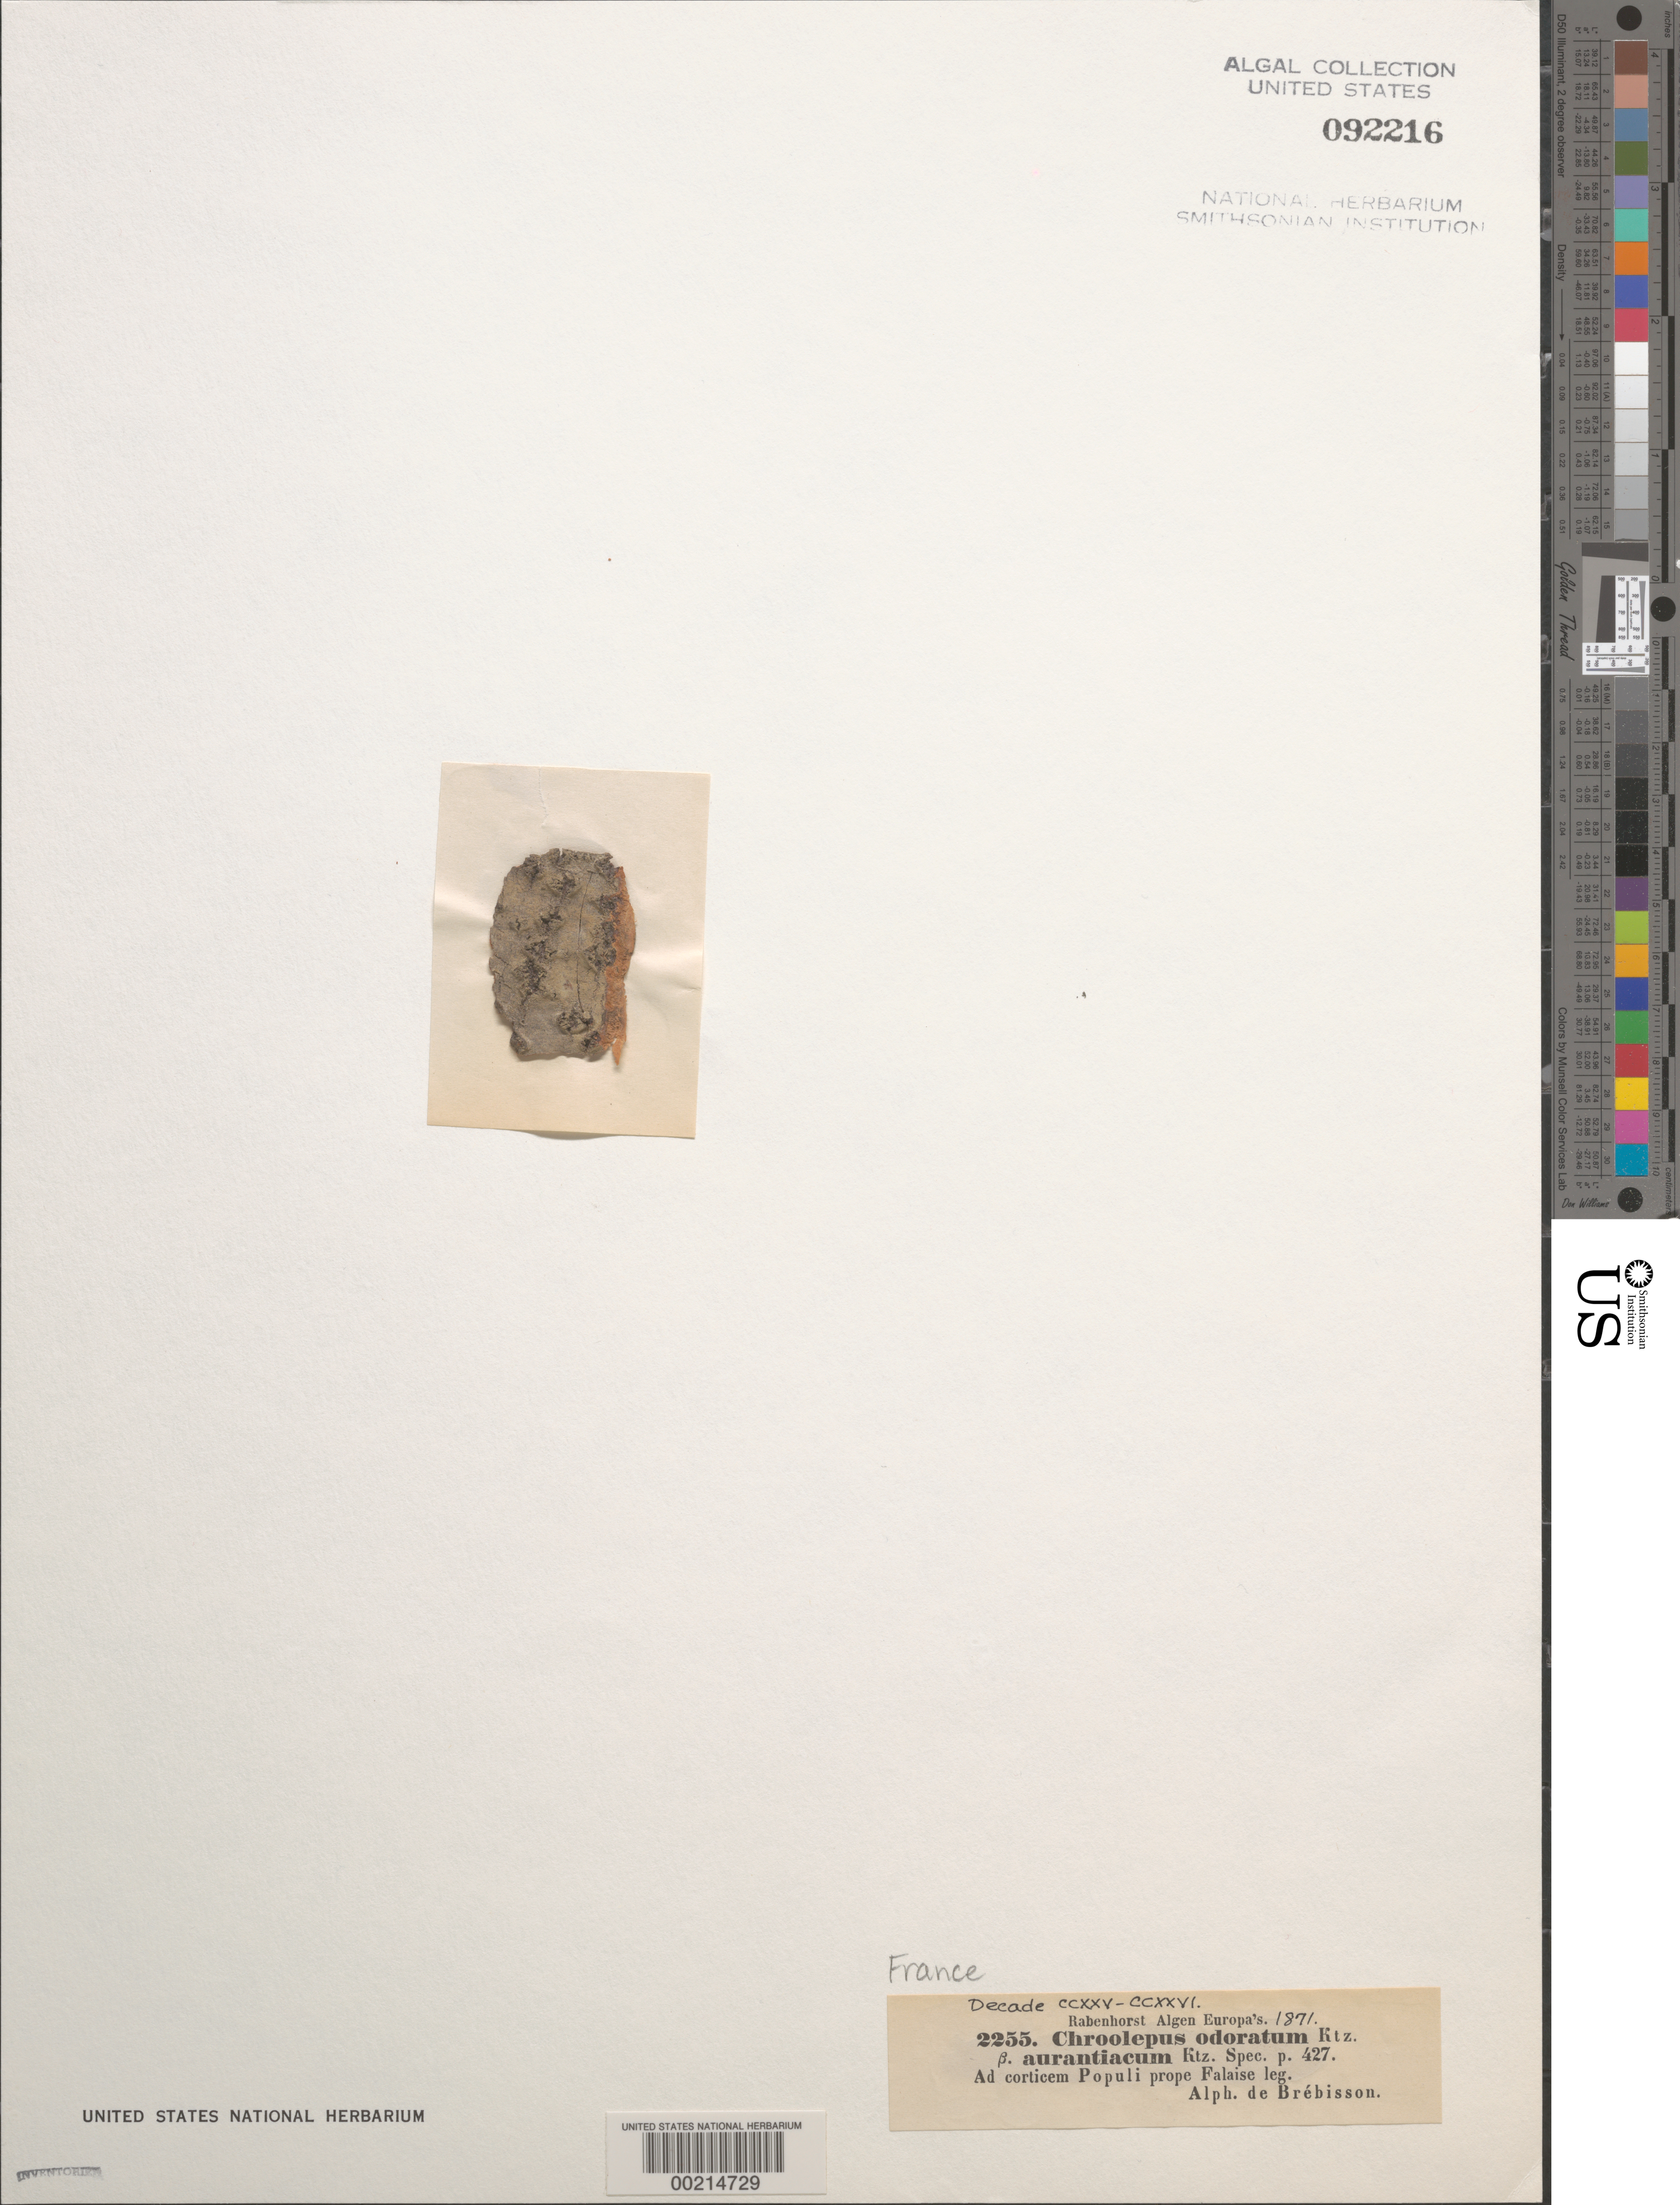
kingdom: Plantae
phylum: Chlorophyta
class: Ulvophyceae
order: Trentepohliales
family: Trentepohliaceae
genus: Chroolepus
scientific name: Chroolepus odoratum var. aurantiacum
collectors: L. A. de Brébisson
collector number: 2255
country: France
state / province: Normandie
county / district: Calvados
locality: Near Falaise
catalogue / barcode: US 92216